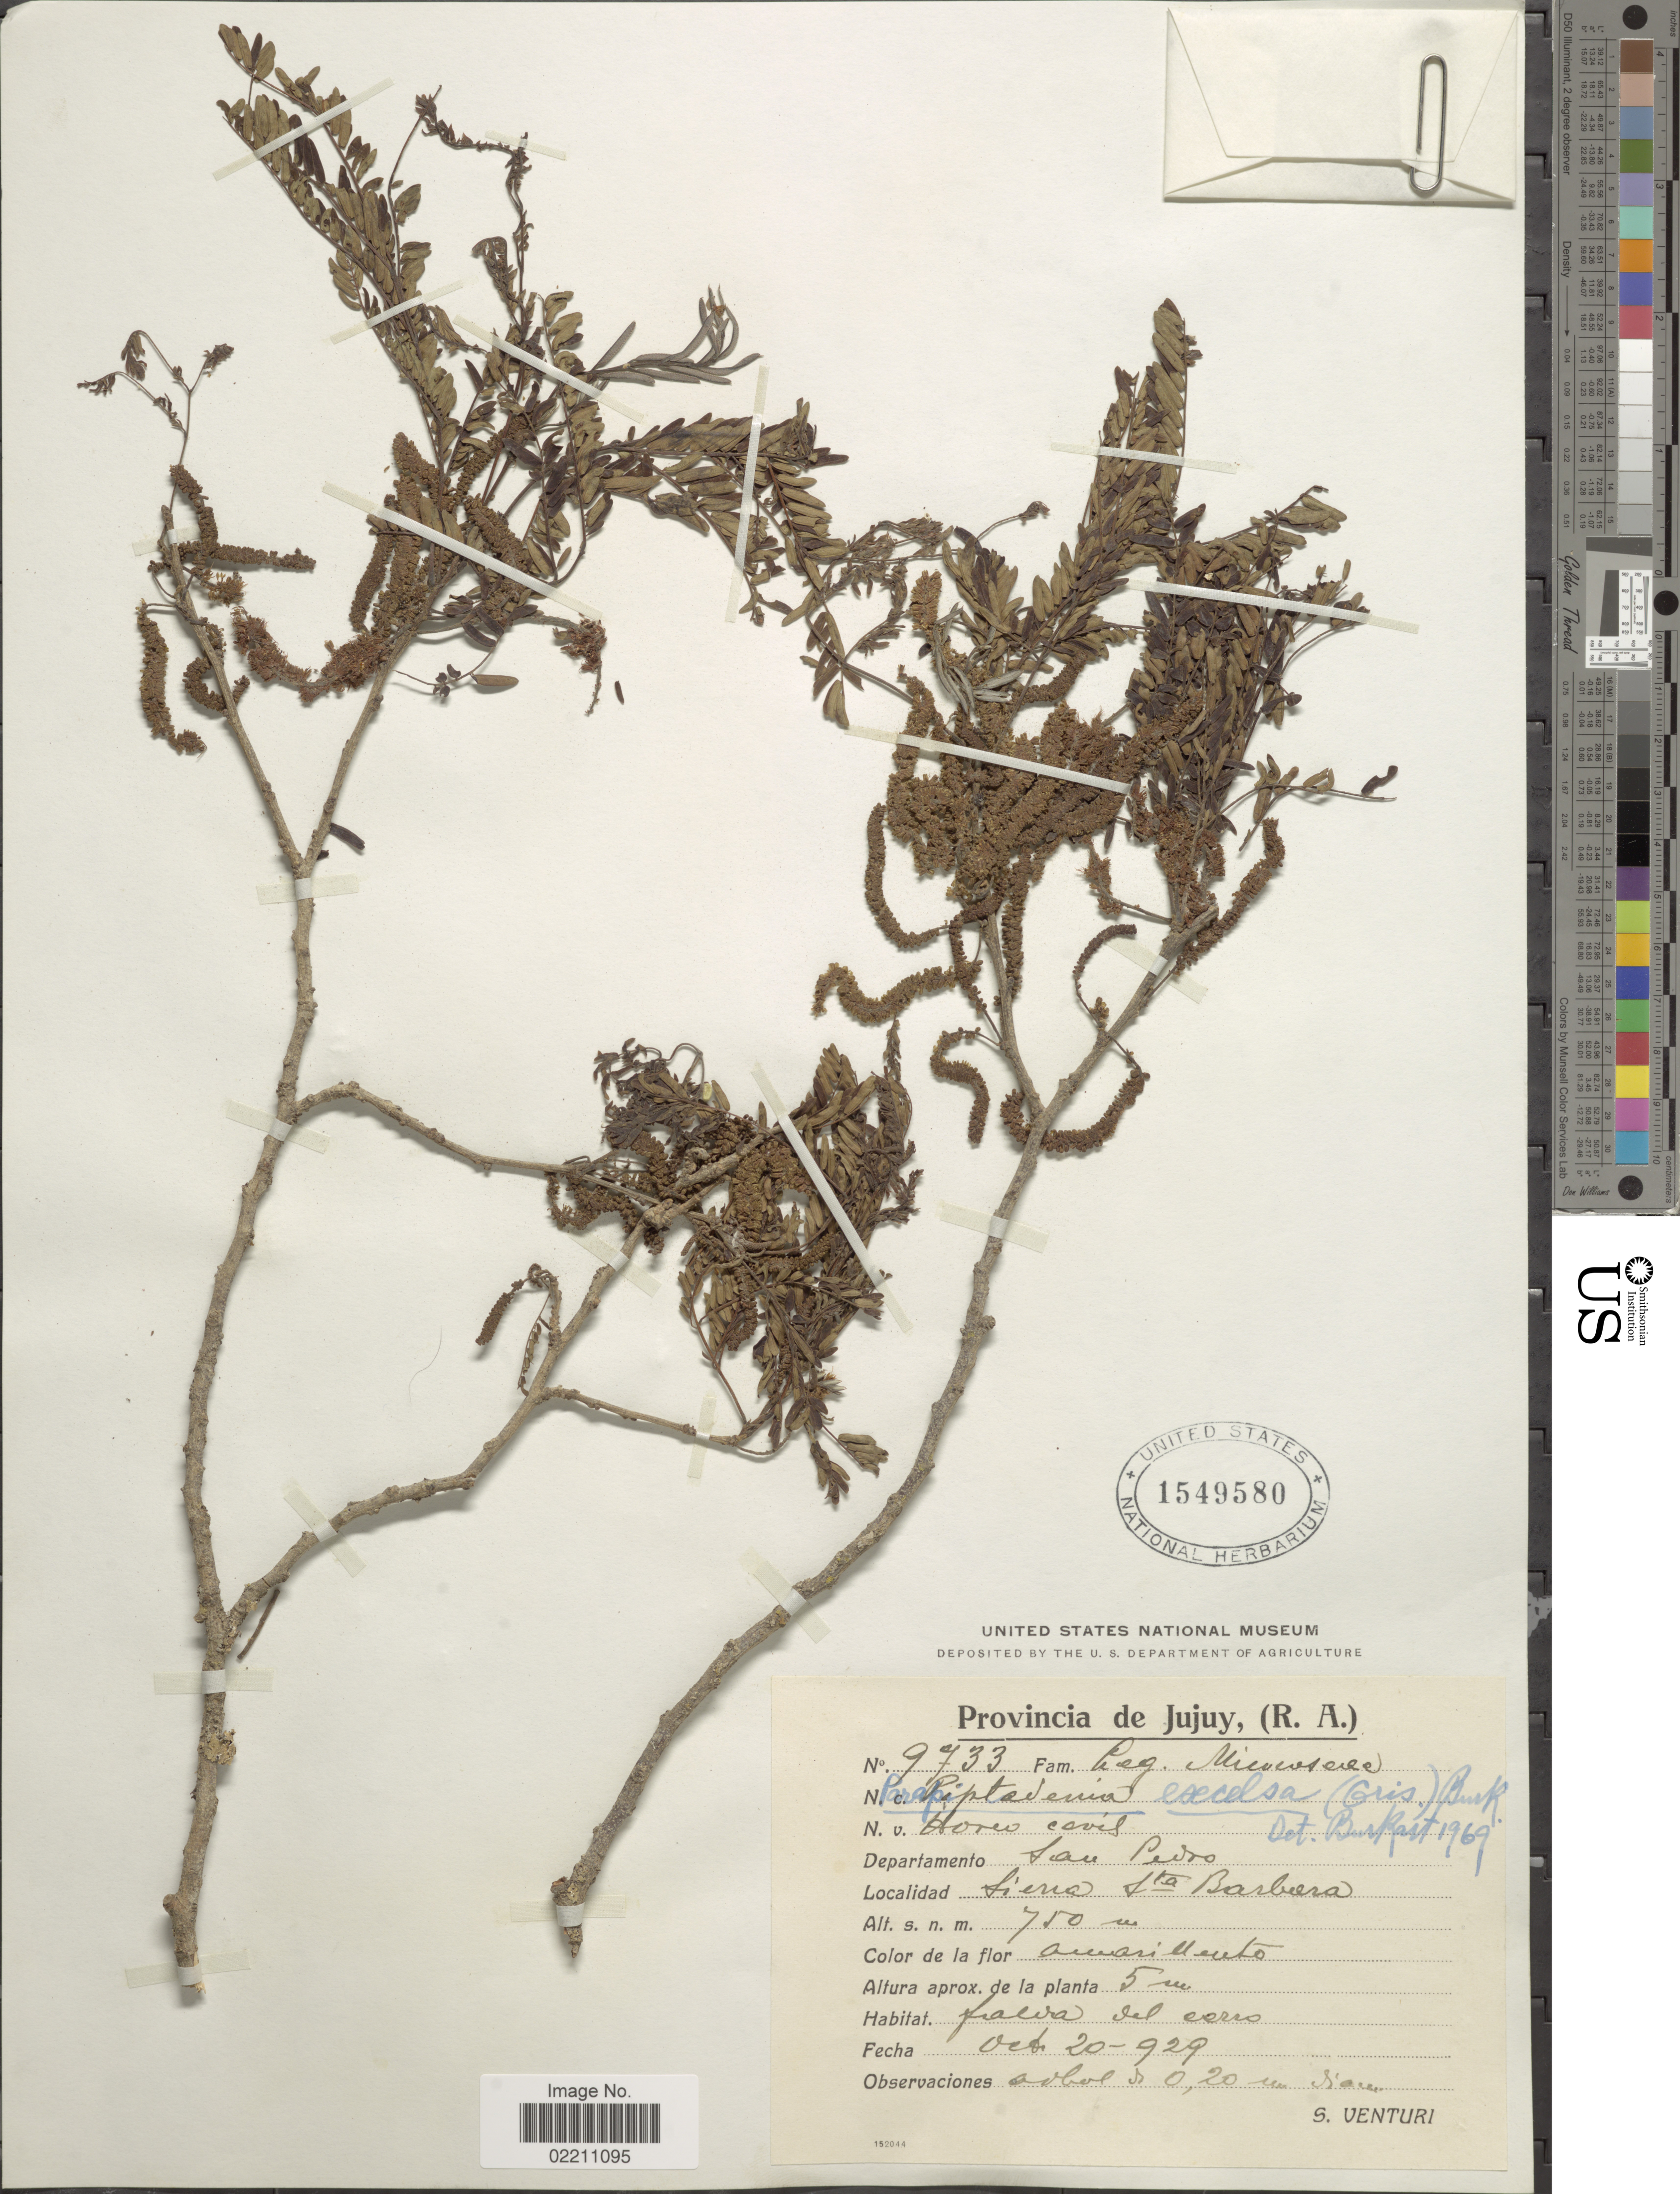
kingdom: Plantae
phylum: Tracheophyta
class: Magnoliopsida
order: Fabales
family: Fabaceae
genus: Parapiptadenia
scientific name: Parapiptadenia excelsa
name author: (Griseb.) Burkart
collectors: S. Venturi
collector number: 9733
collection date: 1929-10-20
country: Argentina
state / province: Jujuy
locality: Provincia de Jujuy (R. A.), Departamento San Pedro. Sierra Sta Barbara.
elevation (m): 750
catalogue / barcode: US 1549580